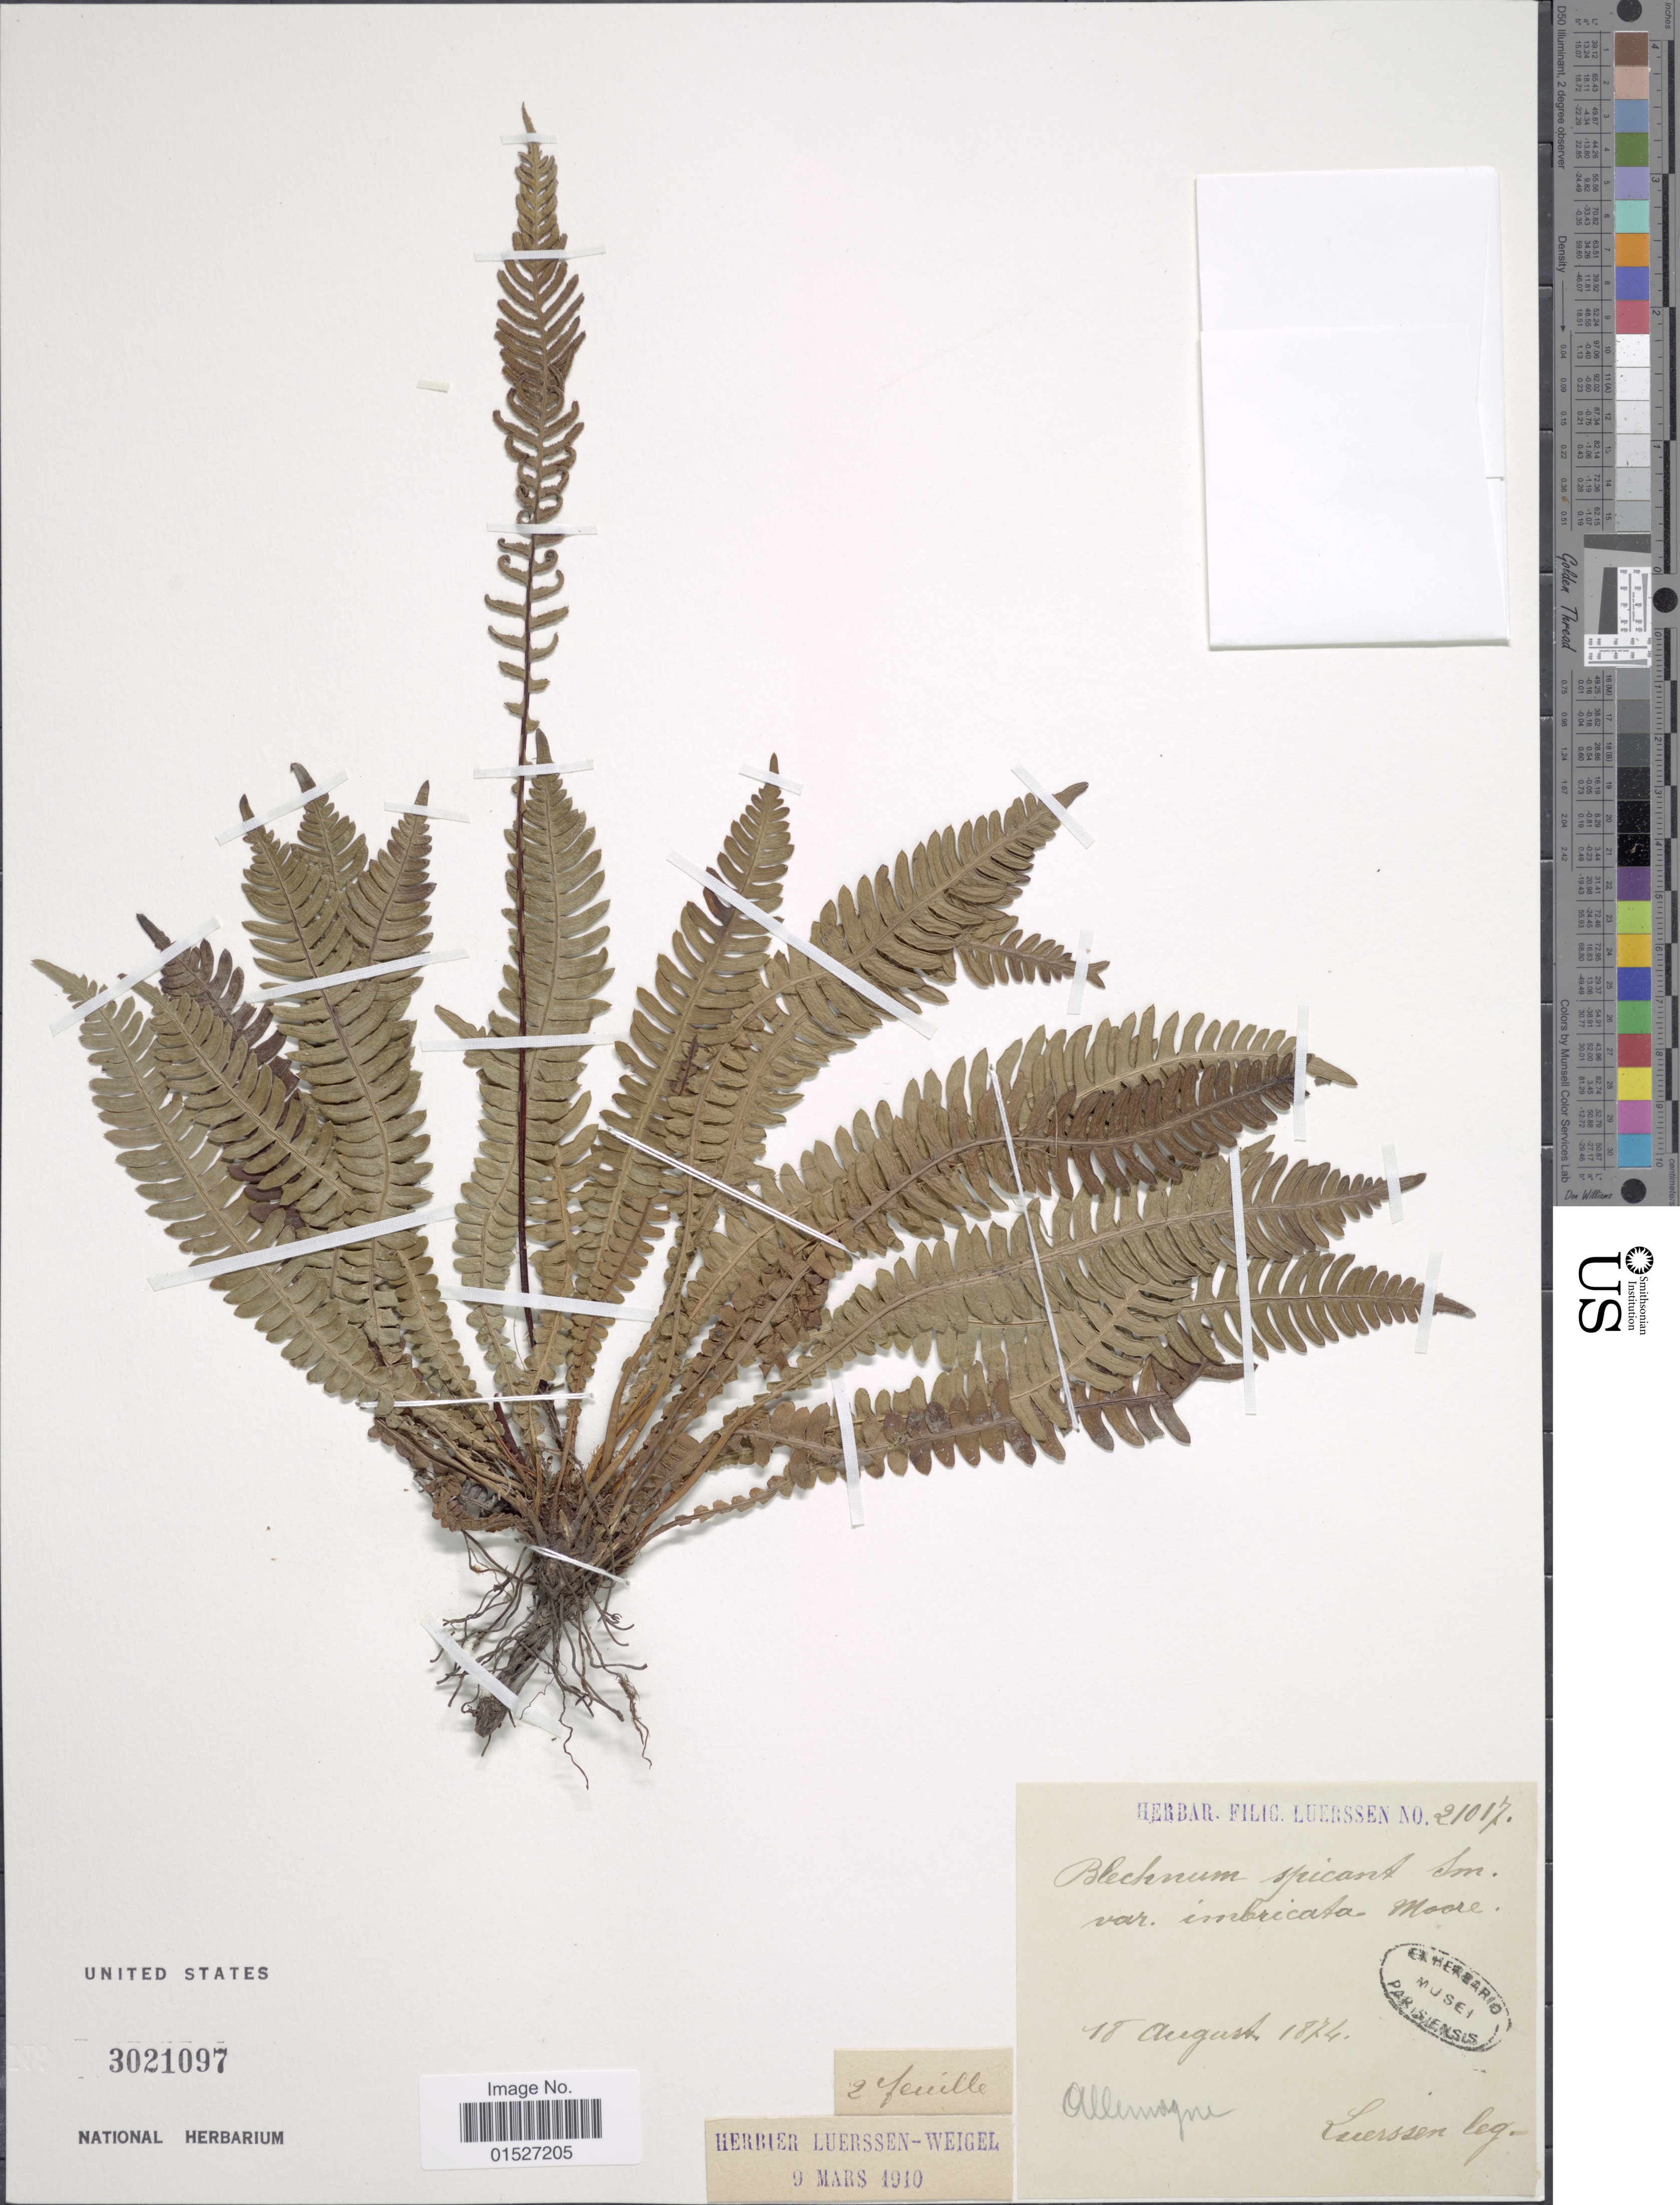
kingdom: Plantae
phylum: Tracheophyta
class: Polypodiopsida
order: Polypodiales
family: Blechnaceae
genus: Blechnum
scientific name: Blechnum spicant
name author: (L.) Sm.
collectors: Luerssen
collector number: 21017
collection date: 1874-08-18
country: Germany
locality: Allemagne.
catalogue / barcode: US 3021097